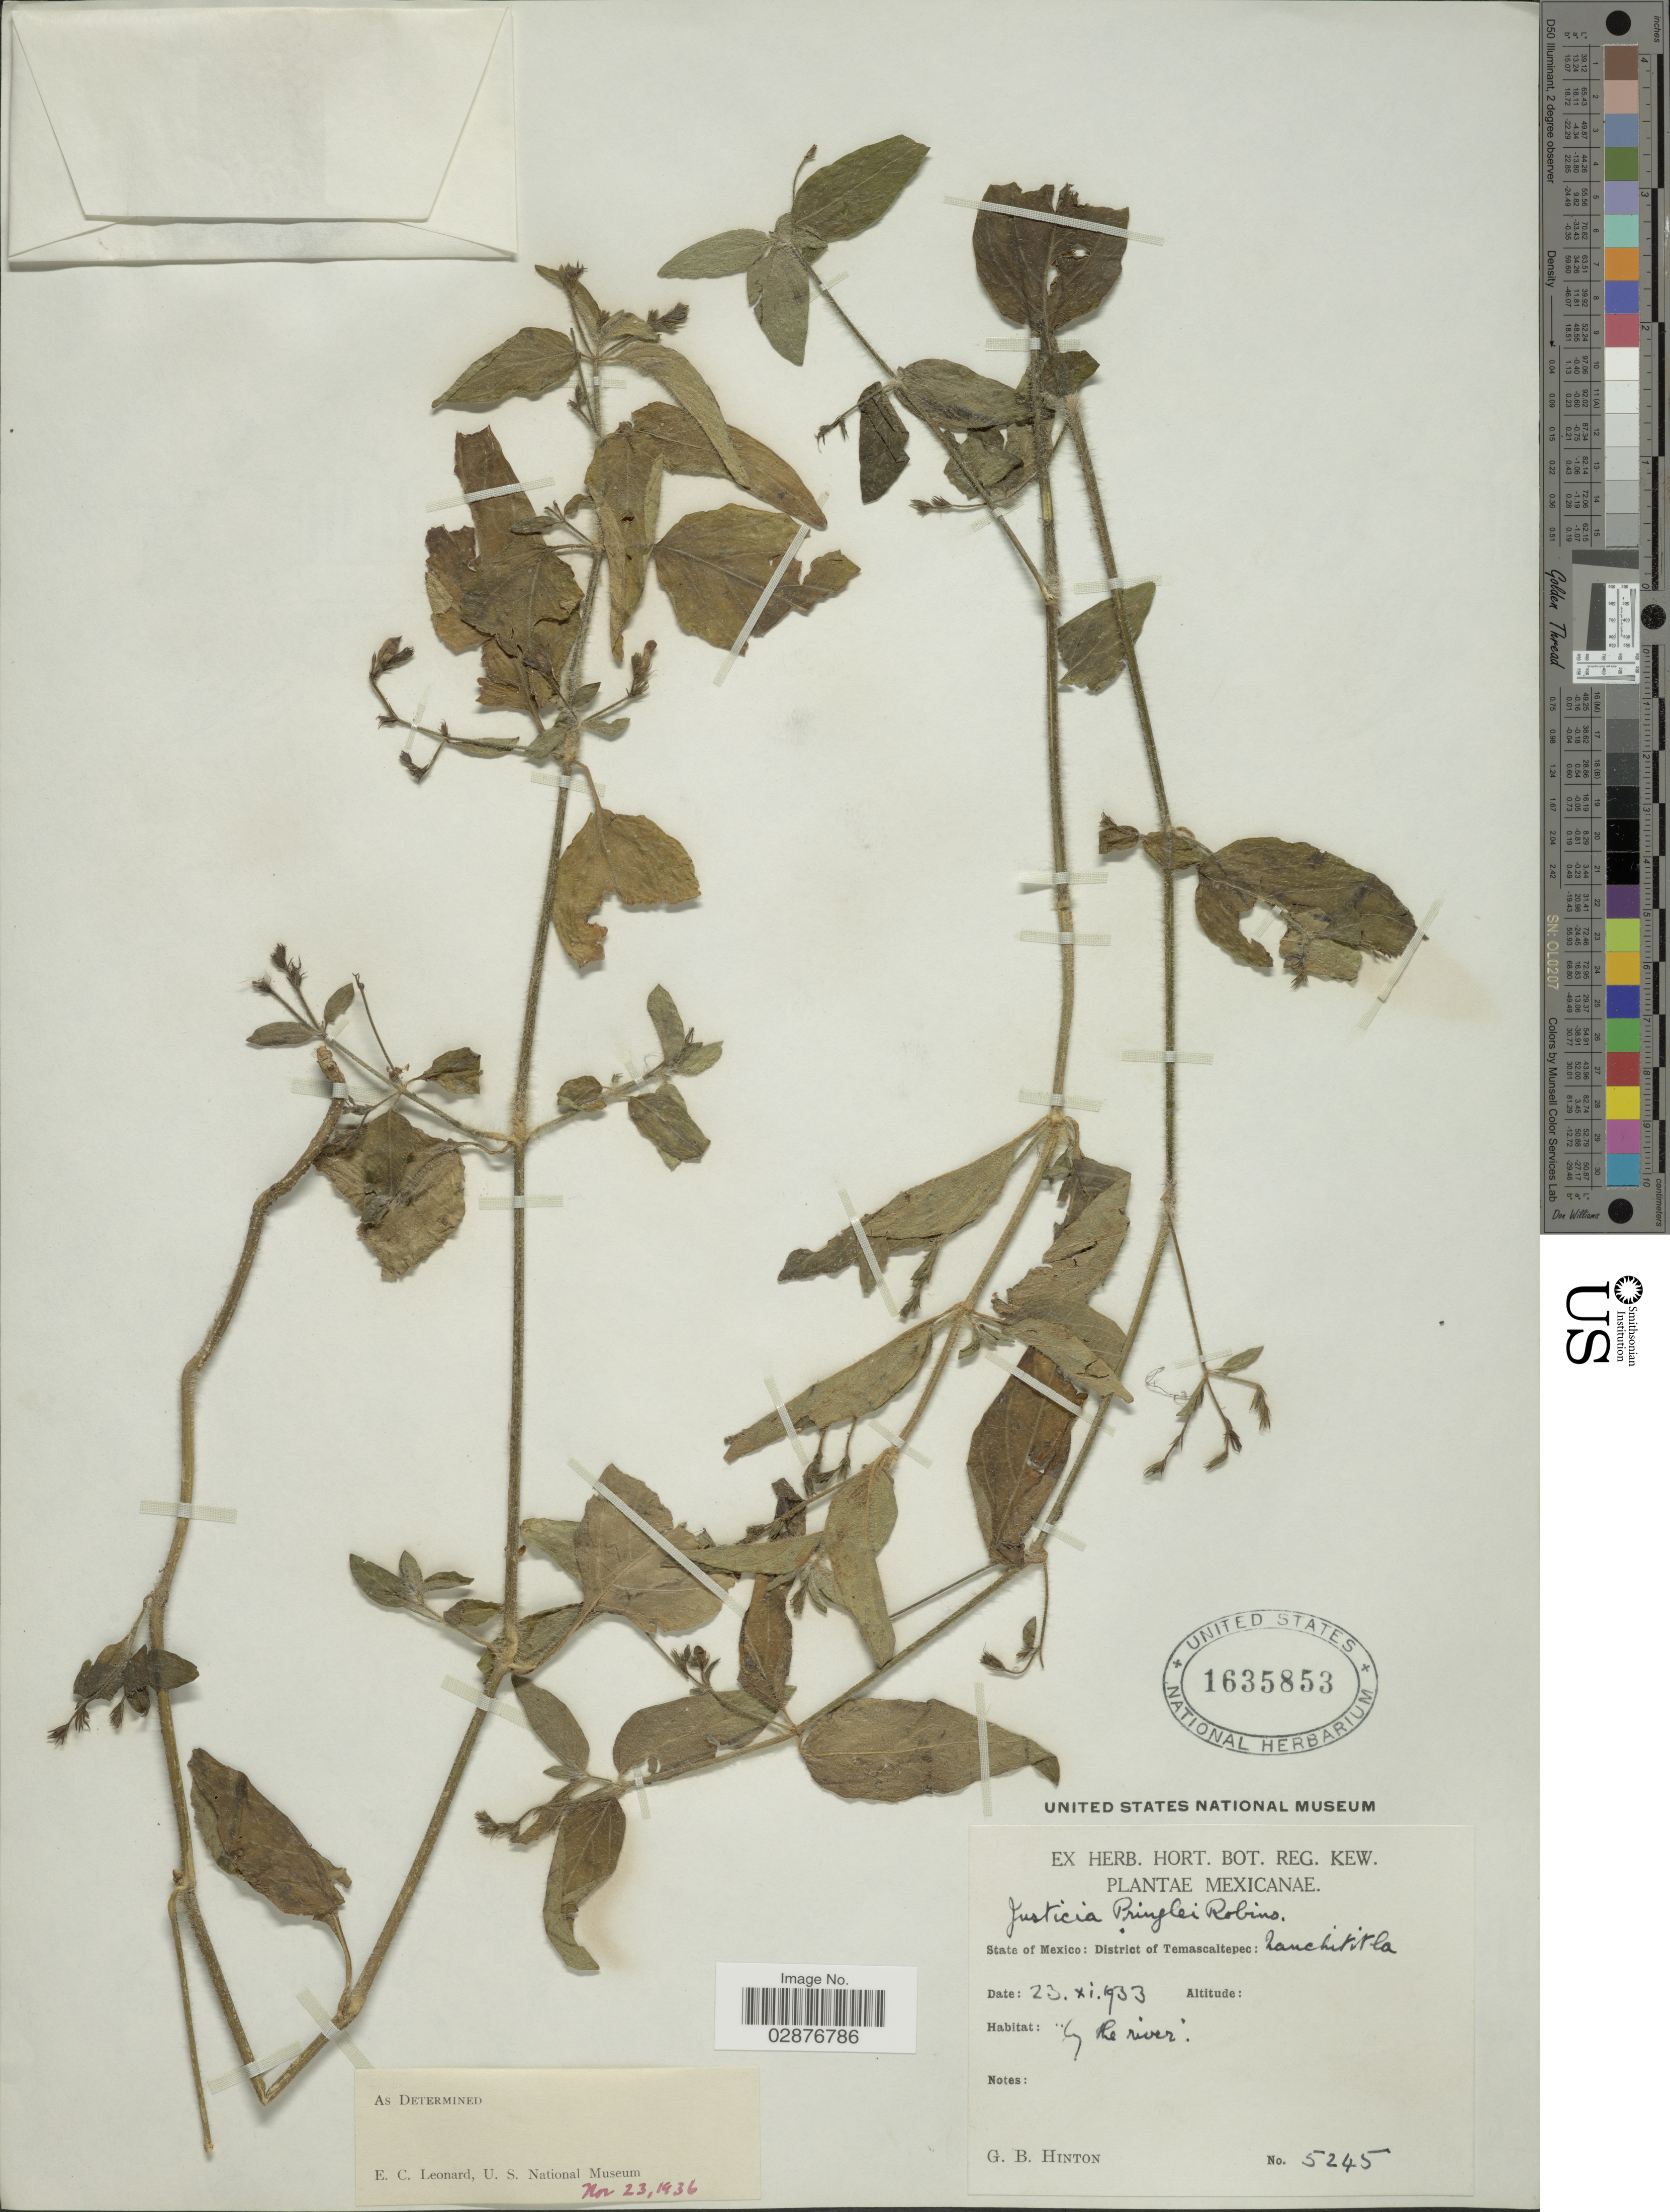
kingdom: Plantae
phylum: Tracheophyta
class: Magnoliopsida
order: Lamiales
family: Acanthaceae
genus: Justicia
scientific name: Justicia pringlei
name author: B.L. Rob.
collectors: G. B. Hinton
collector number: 5245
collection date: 1933-11-23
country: Mexico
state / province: México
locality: District of Temascaltepec: Nanchititla.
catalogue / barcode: US 1635853